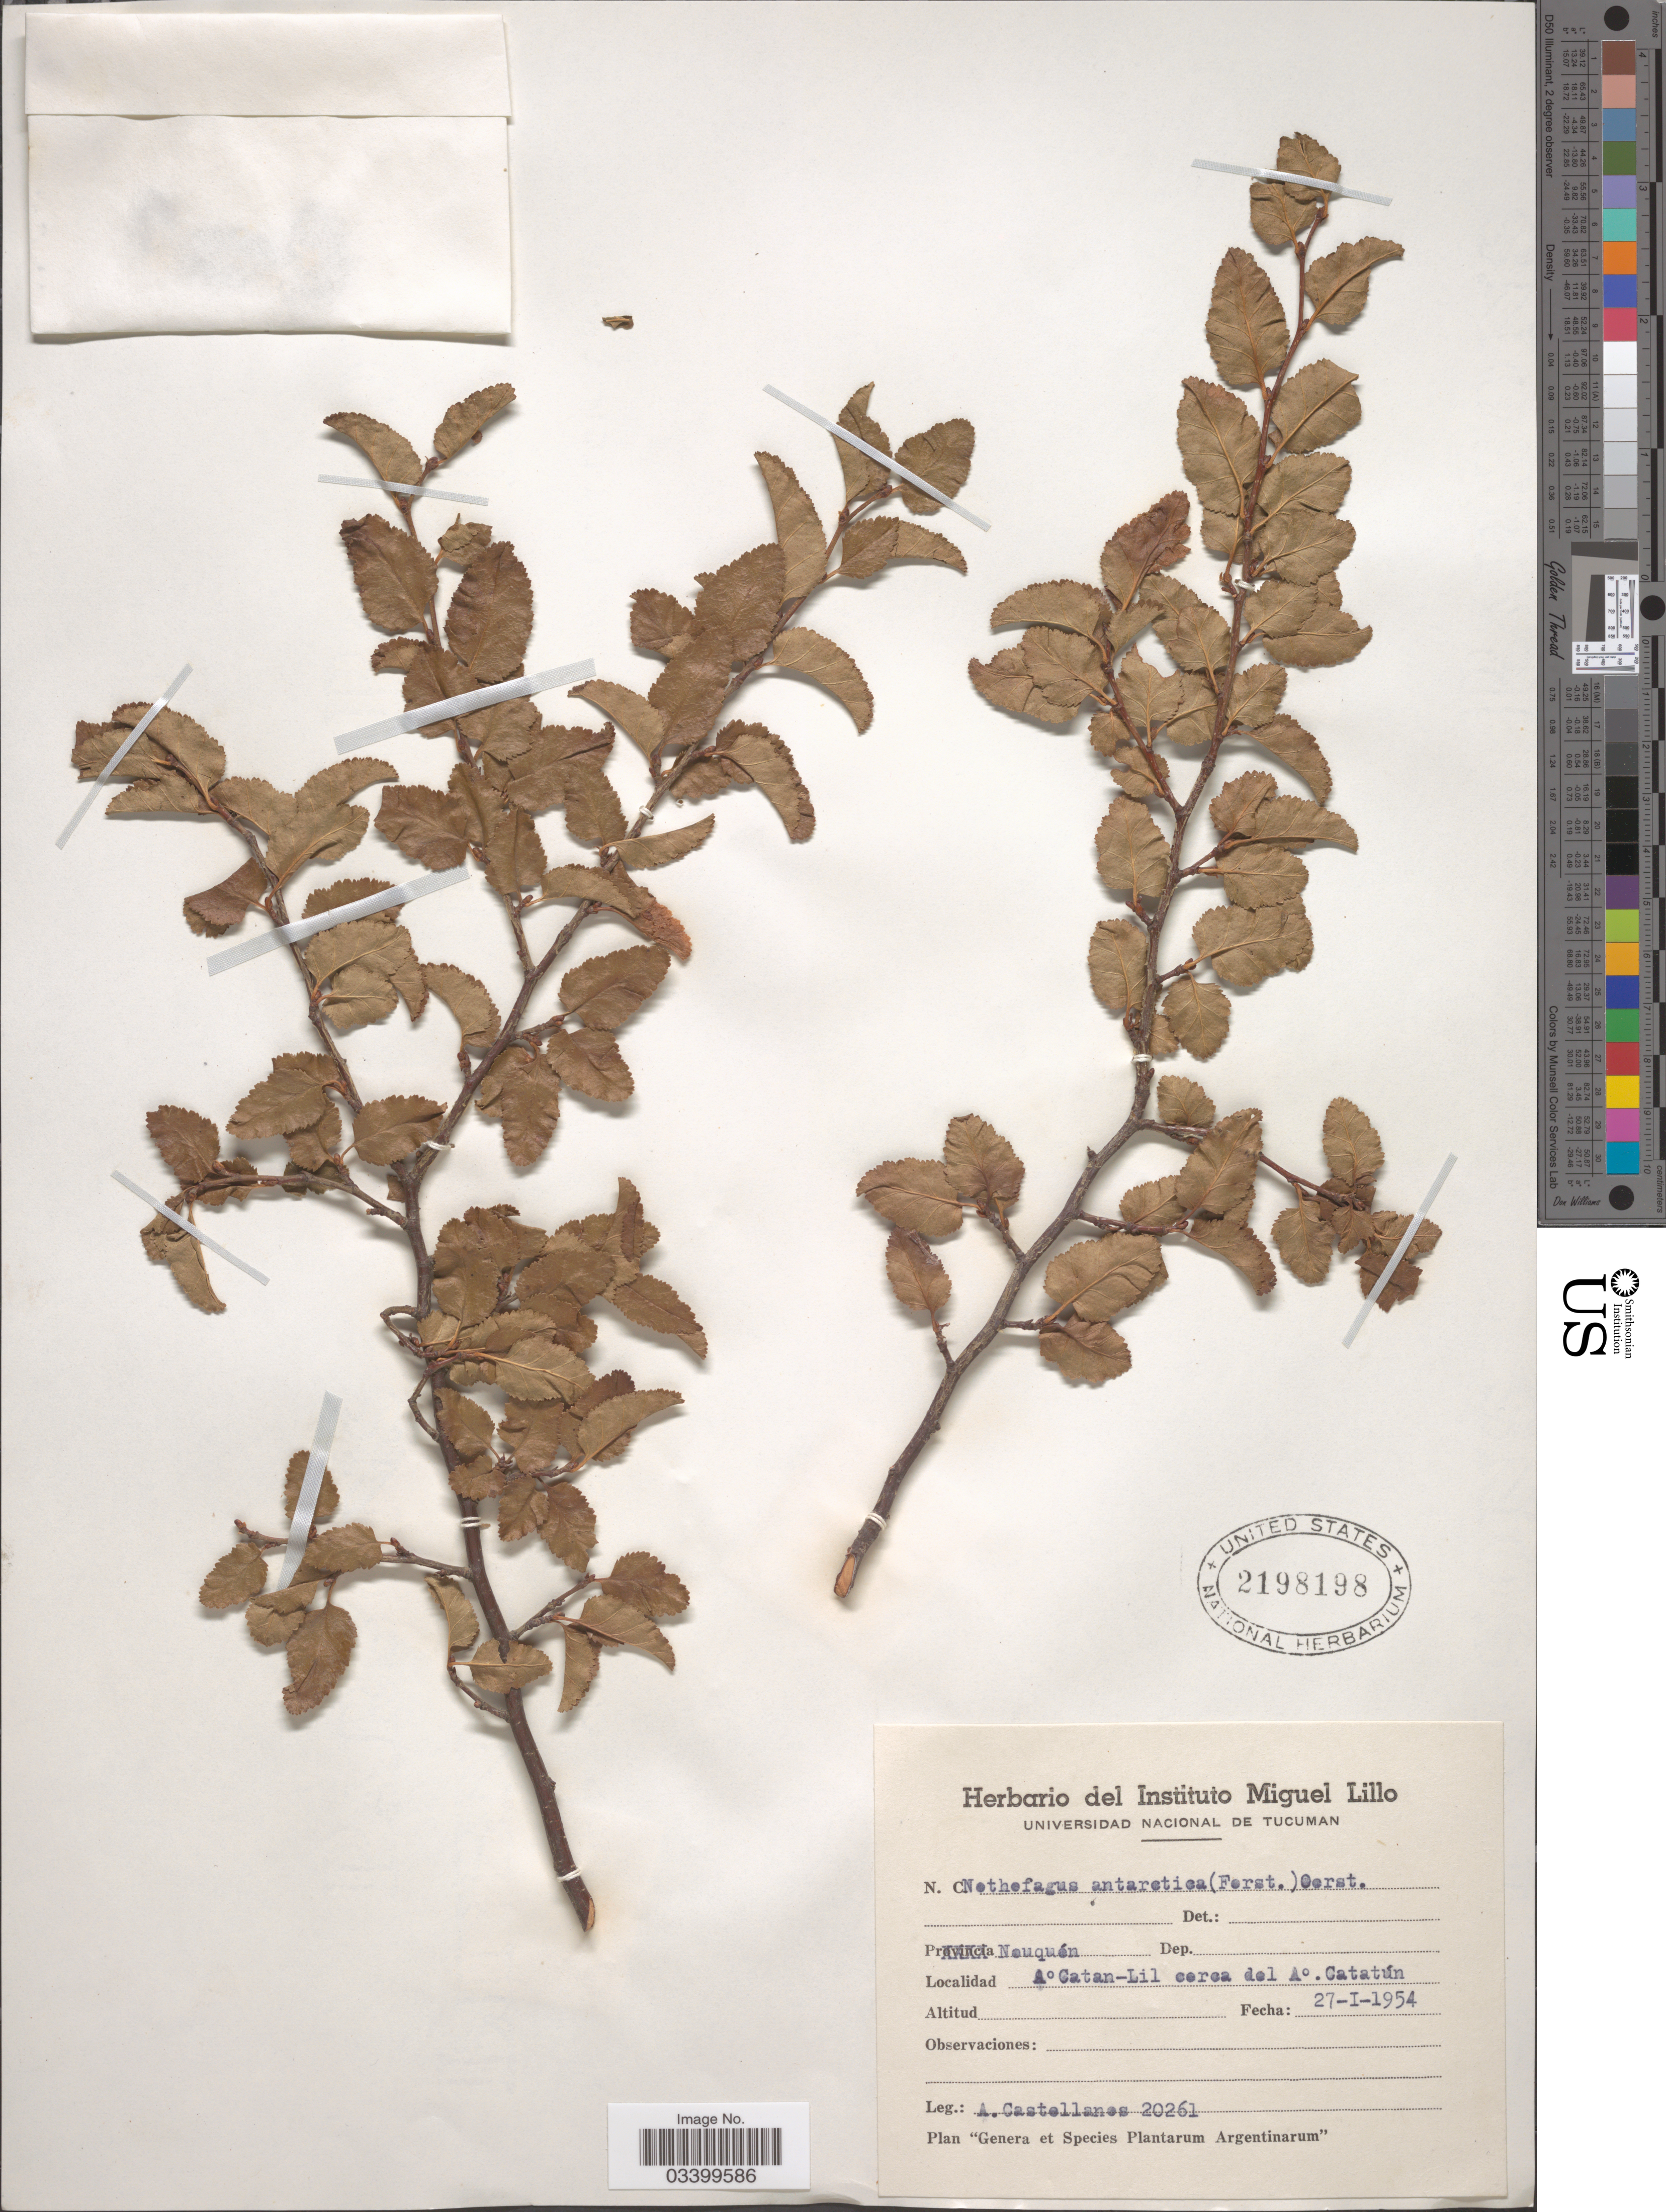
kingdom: Plantae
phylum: Tracheophyta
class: Magnoliopsida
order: Fagales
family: Nothofagaceae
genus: Nothofagus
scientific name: Nothofagus antarctica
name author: (G. Forst.) Oerst.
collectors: A. Castellanos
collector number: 20261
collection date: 1954-01-27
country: Argentina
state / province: Neuquen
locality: A° Catan-Lil cerca del A°. Catatún.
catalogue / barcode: US 2198198